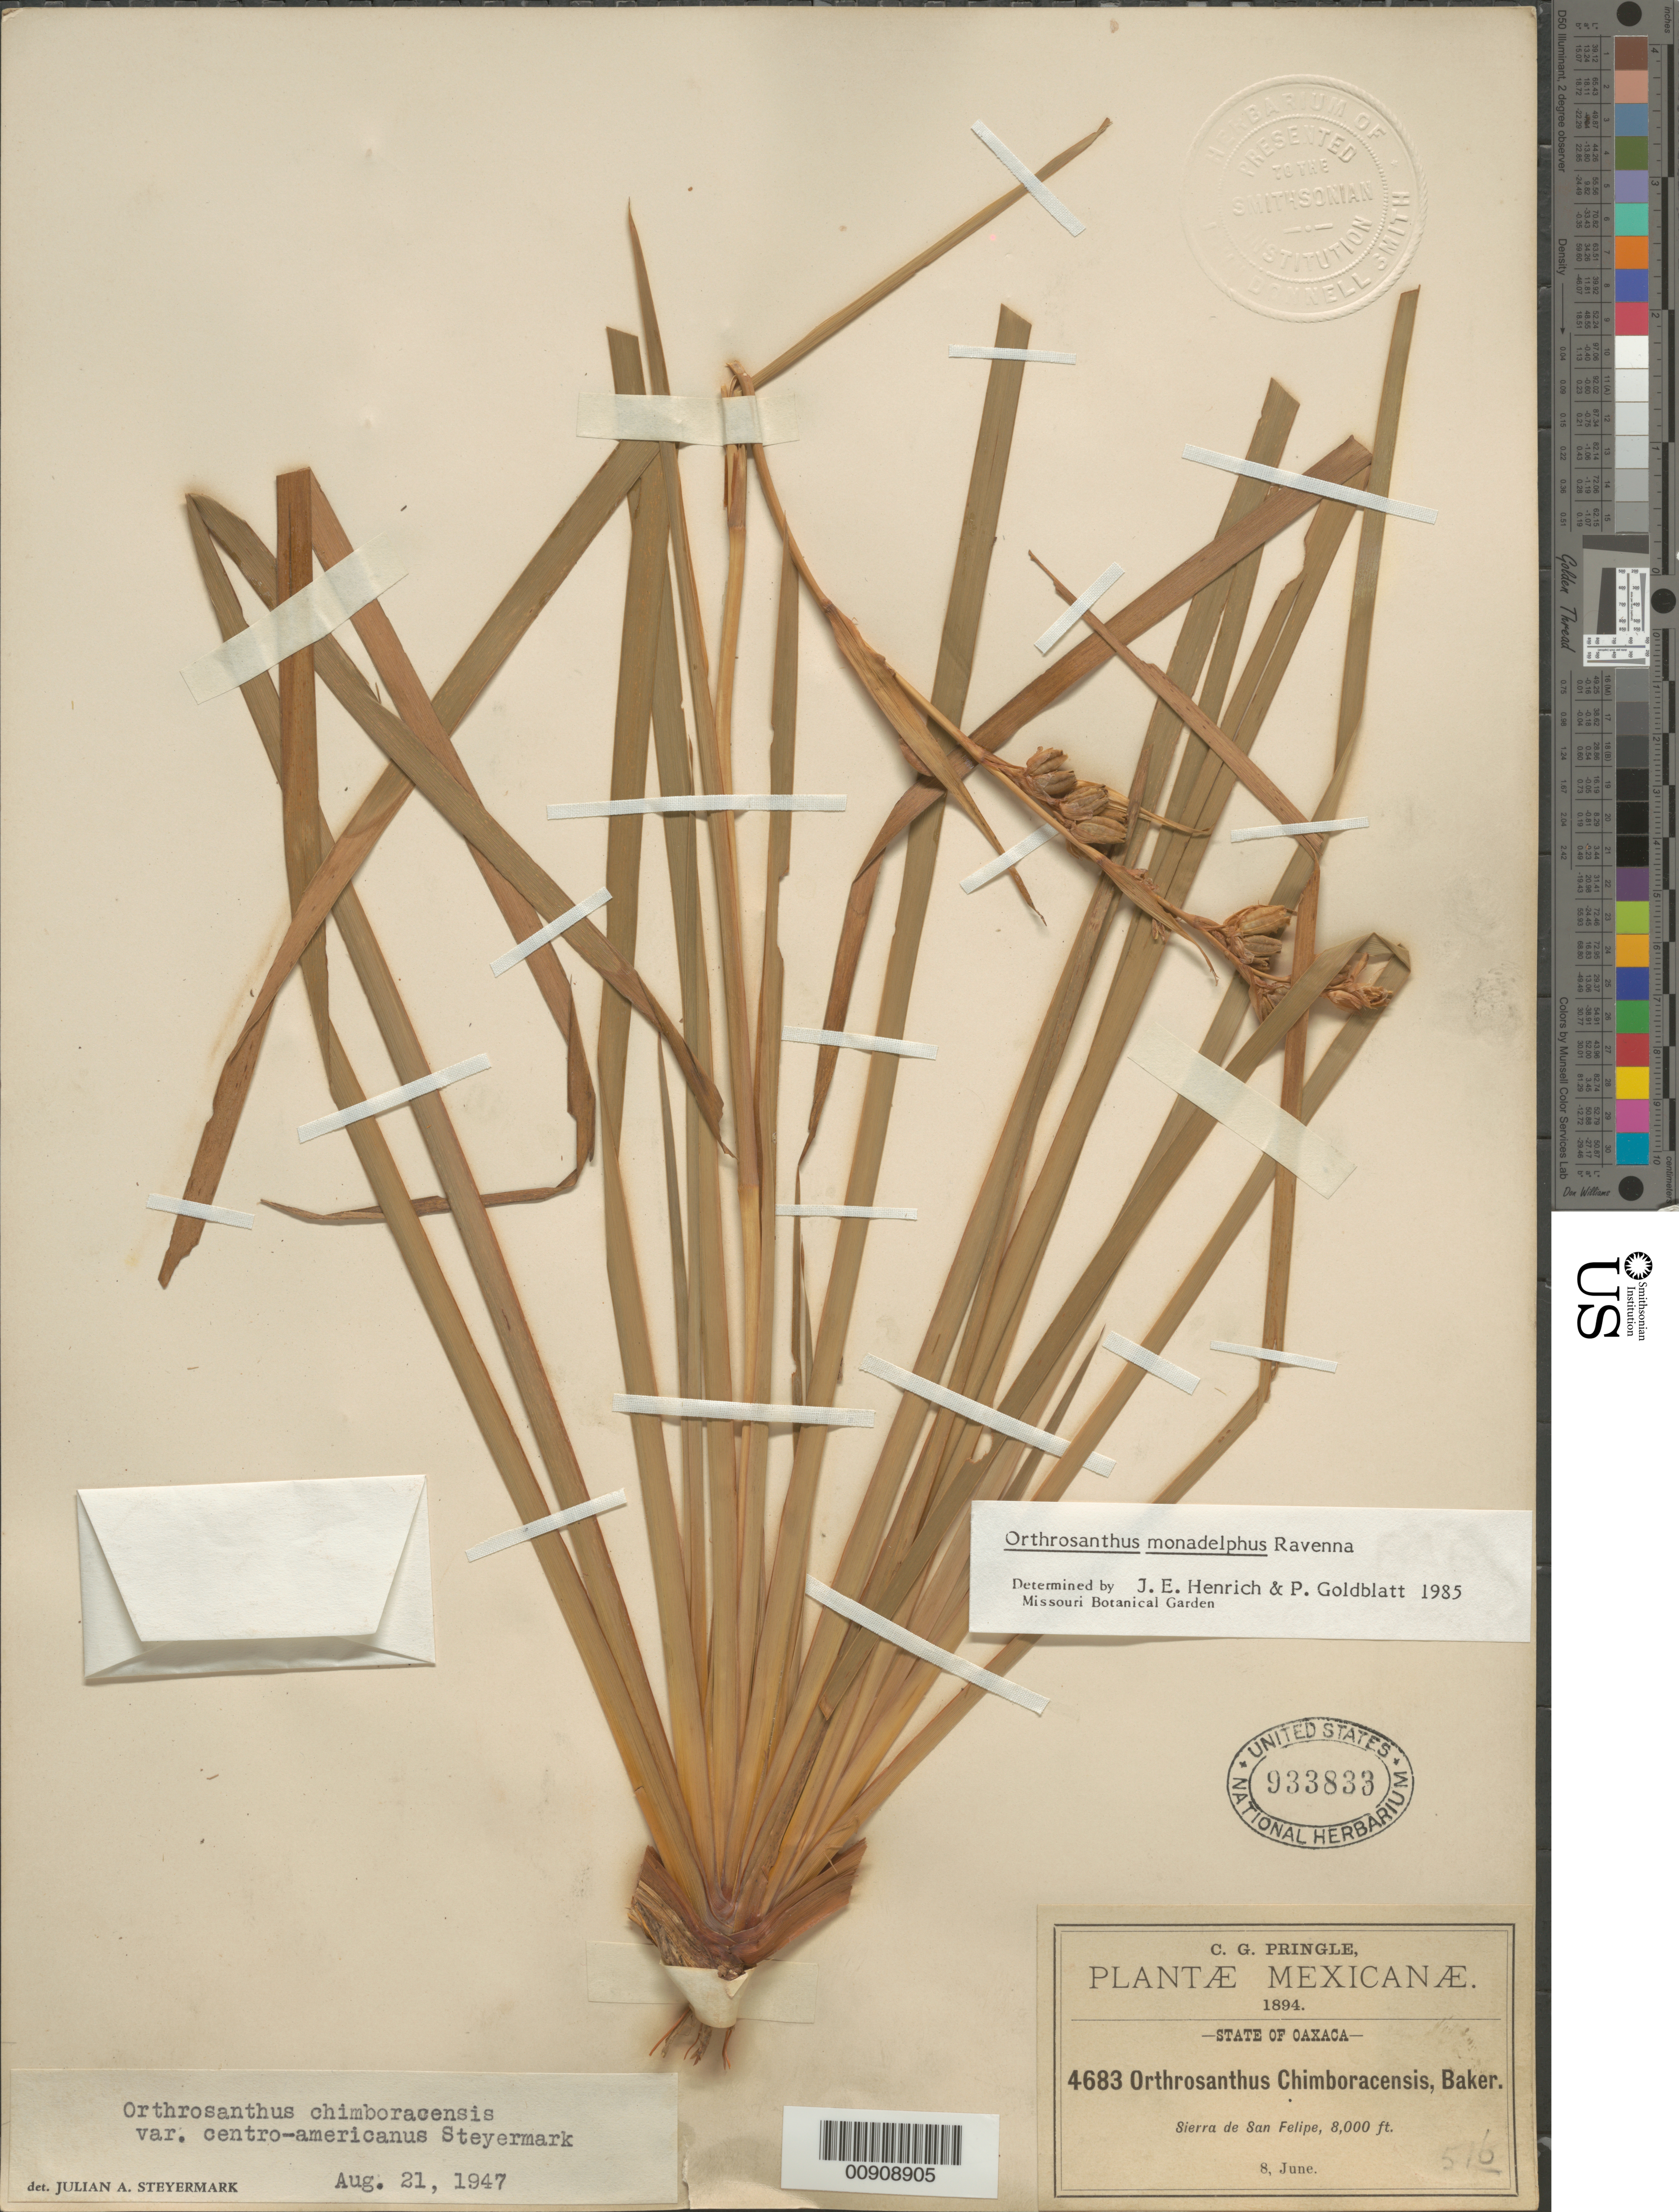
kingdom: Plantae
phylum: Tracheophyta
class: Liliopsida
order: Asparagales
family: Iridaceae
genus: Orthrosanthus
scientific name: Orthrosanthus monadelphus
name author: Ravenna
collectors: C. G. Pringle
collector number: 4683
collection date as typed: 08 Jun 1894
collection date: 1894-06-08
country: Mexico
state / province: Oaxaca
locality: Sierra de San Felipe, State of Oaxaca.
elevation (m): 2438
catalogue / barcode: US 933833